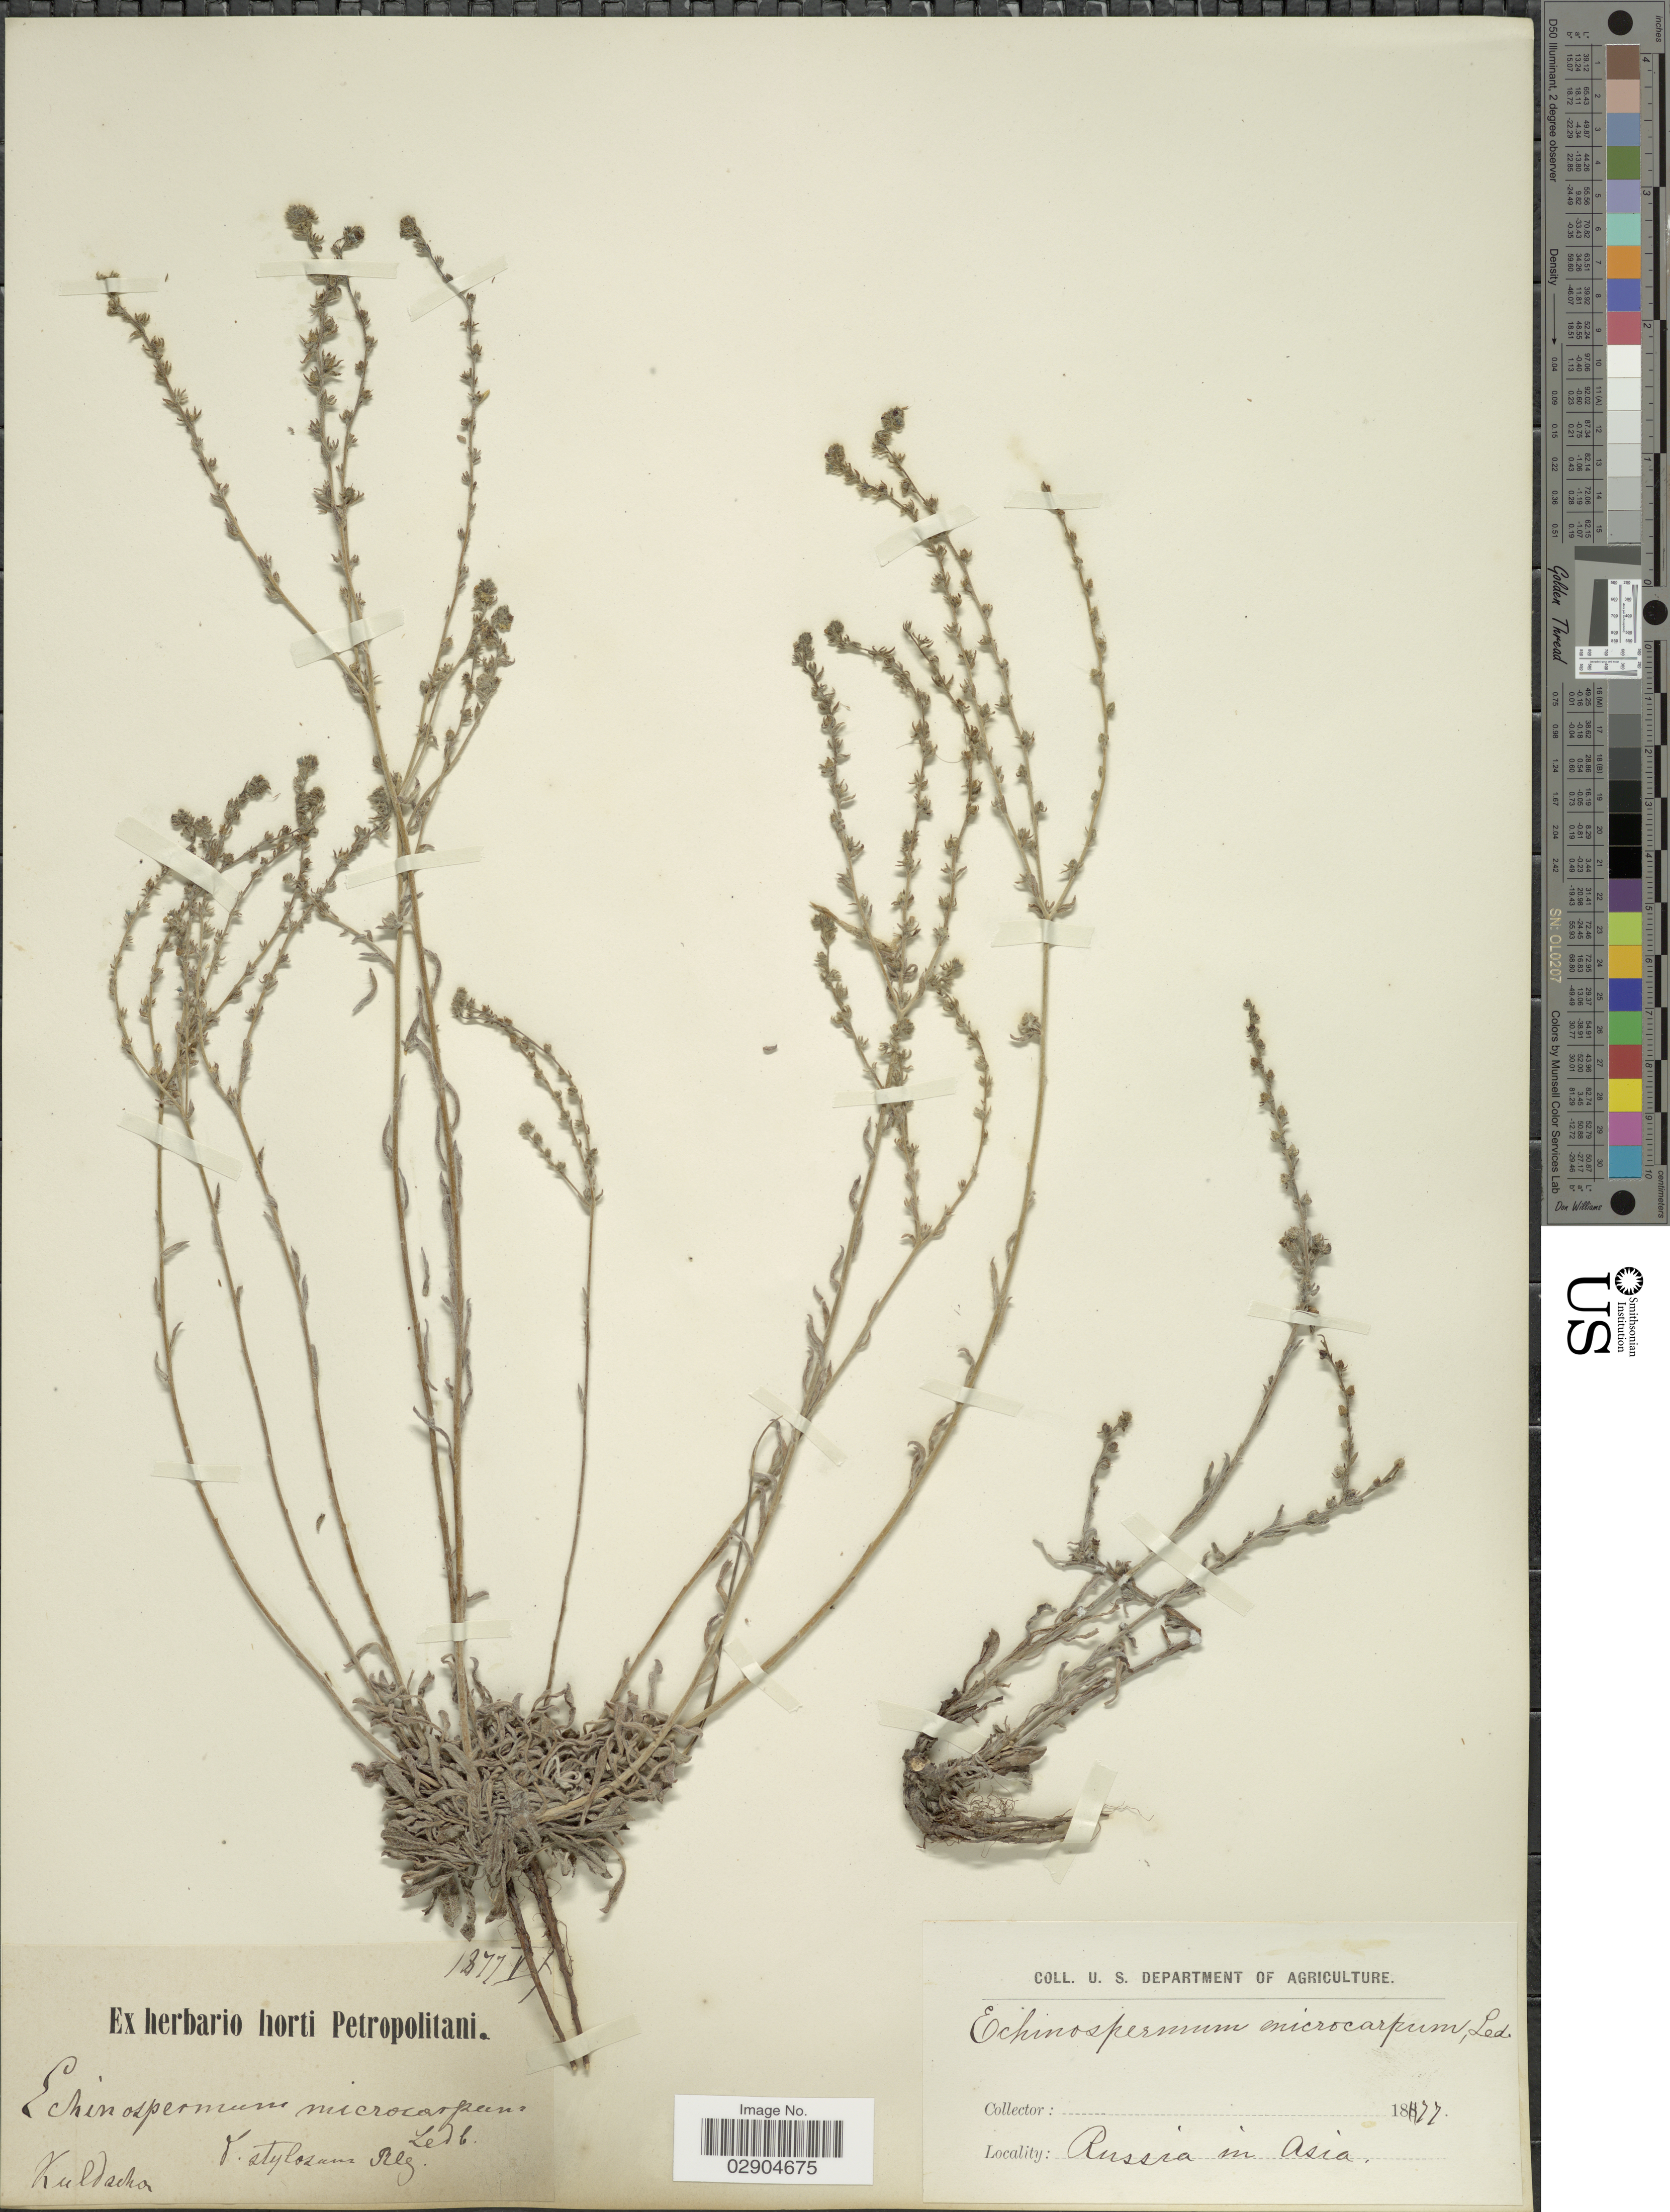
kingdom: Plantae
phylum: Tracheophyta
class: Magnoliopsida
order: Boraginales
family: Boraginaceae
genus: Lappula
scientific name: Lappula microcarpa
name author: (Ledeb.) Gürke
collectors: U.S. Department of Agriculture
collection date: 1877-05-07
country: China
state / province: Xinjiang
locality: Kuldscha.